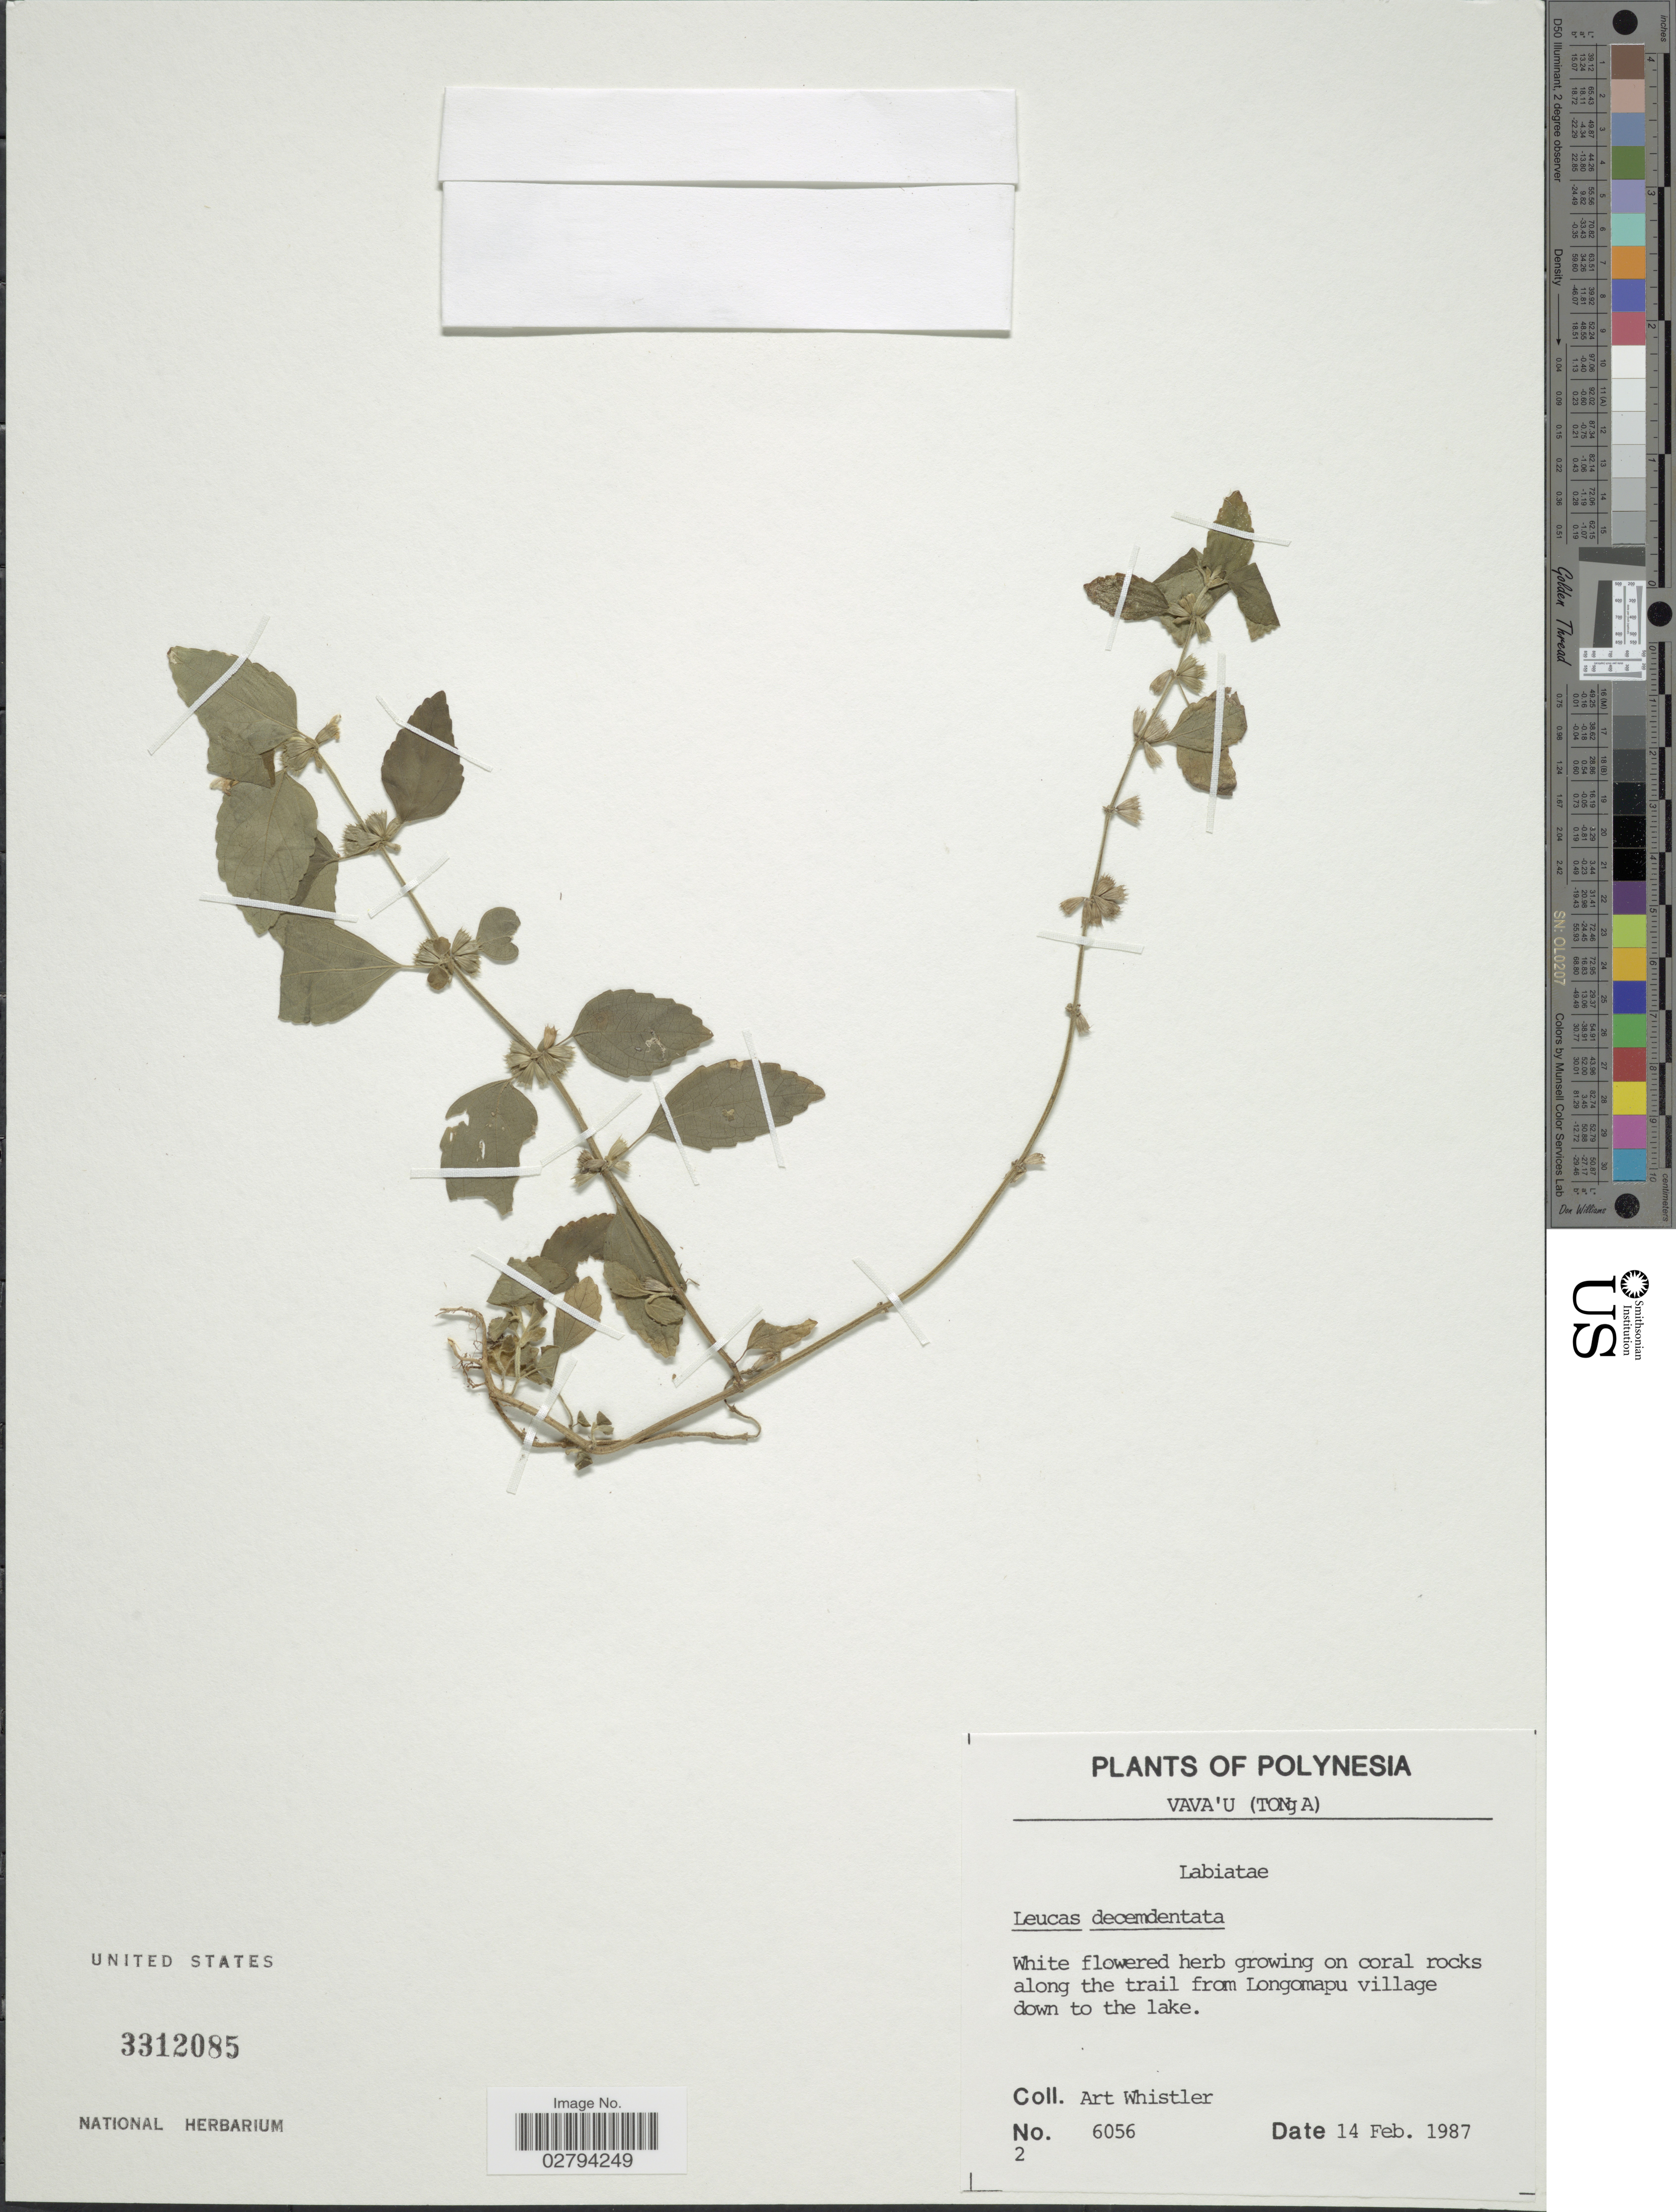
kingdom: Plantae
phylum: Tracheophyta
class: Magnoliopsida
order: Lamiales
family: Lamiaceae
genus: Leucas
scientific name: Leucas decemdentata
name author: (Willd.) Sm.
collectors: A. Whistler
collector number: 6056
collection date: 1987-02-14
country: Tonga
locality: Vava'u (Tonga), along the trail from Longomapu village down to the lake. Polynesia.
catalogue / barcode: US 3312085